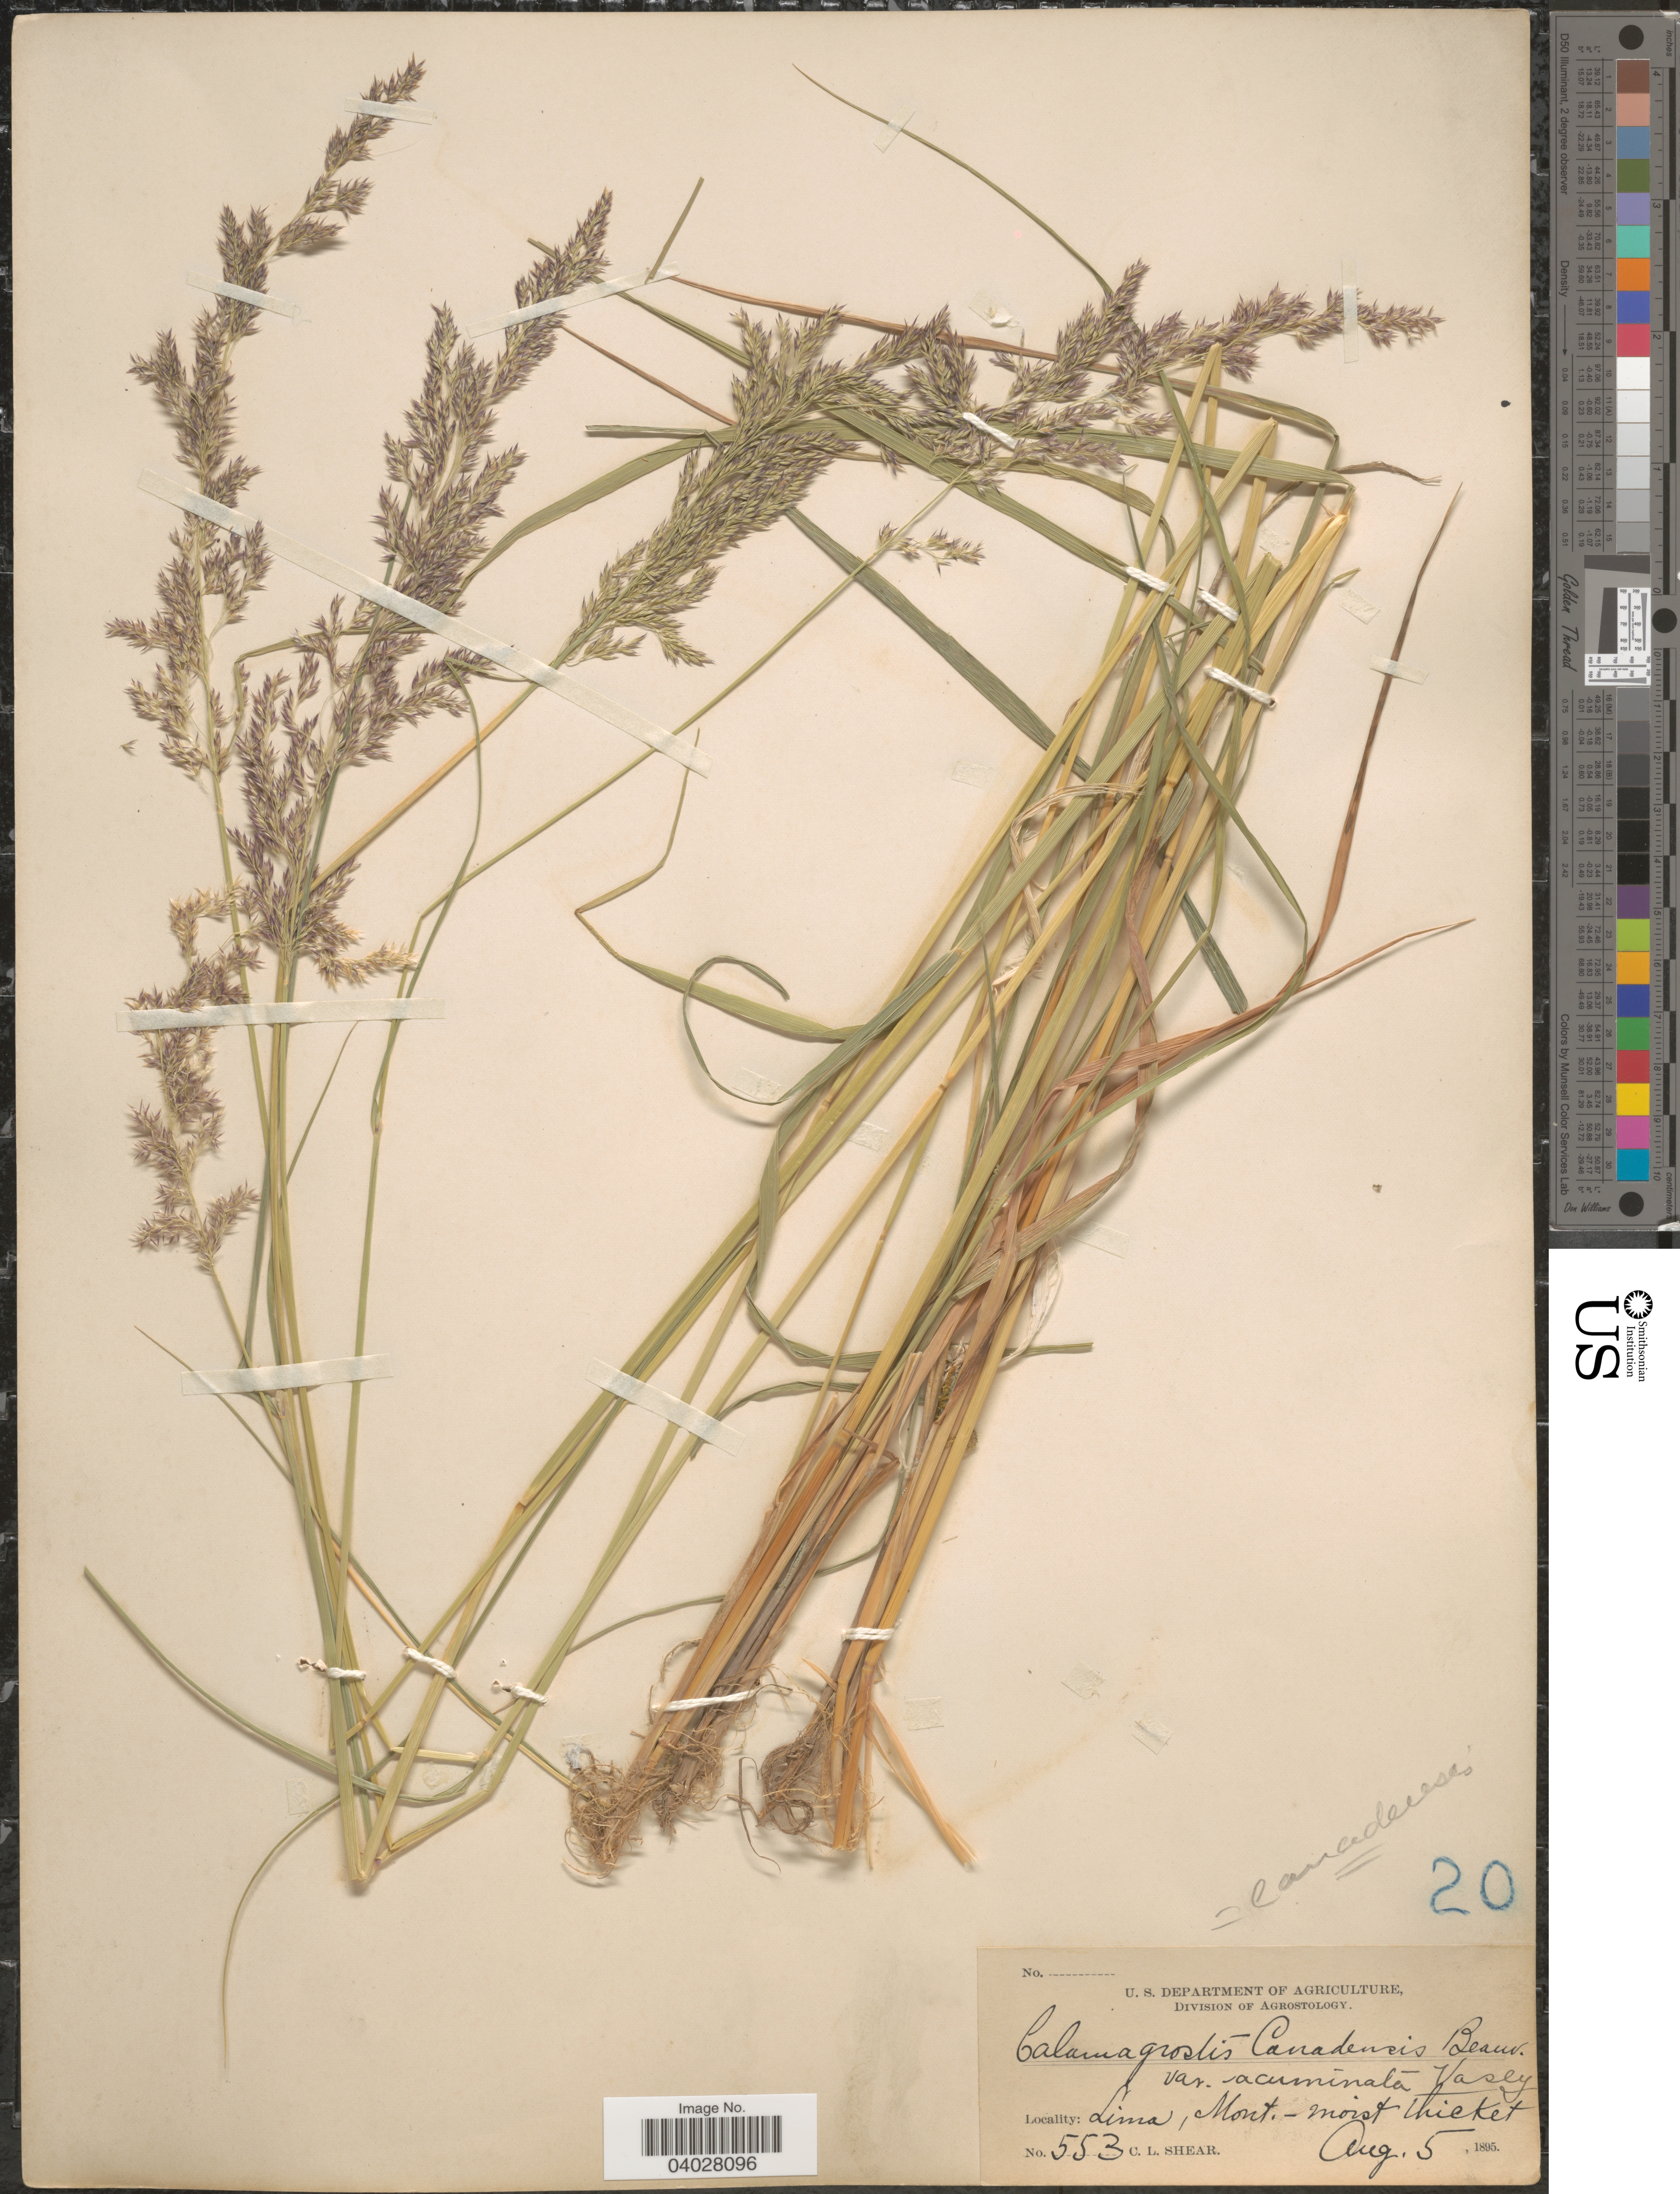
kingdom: Plantae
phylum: Tracheophyta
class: Liliopsida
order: Poales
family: Poaceae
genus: Calamagrostis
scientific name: Calamagrostis canadensis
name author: (Michx.) P. Beauv.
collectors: C. L. Shear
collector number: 553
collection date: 1895-08-05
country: United States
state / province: Montana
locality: Lima.